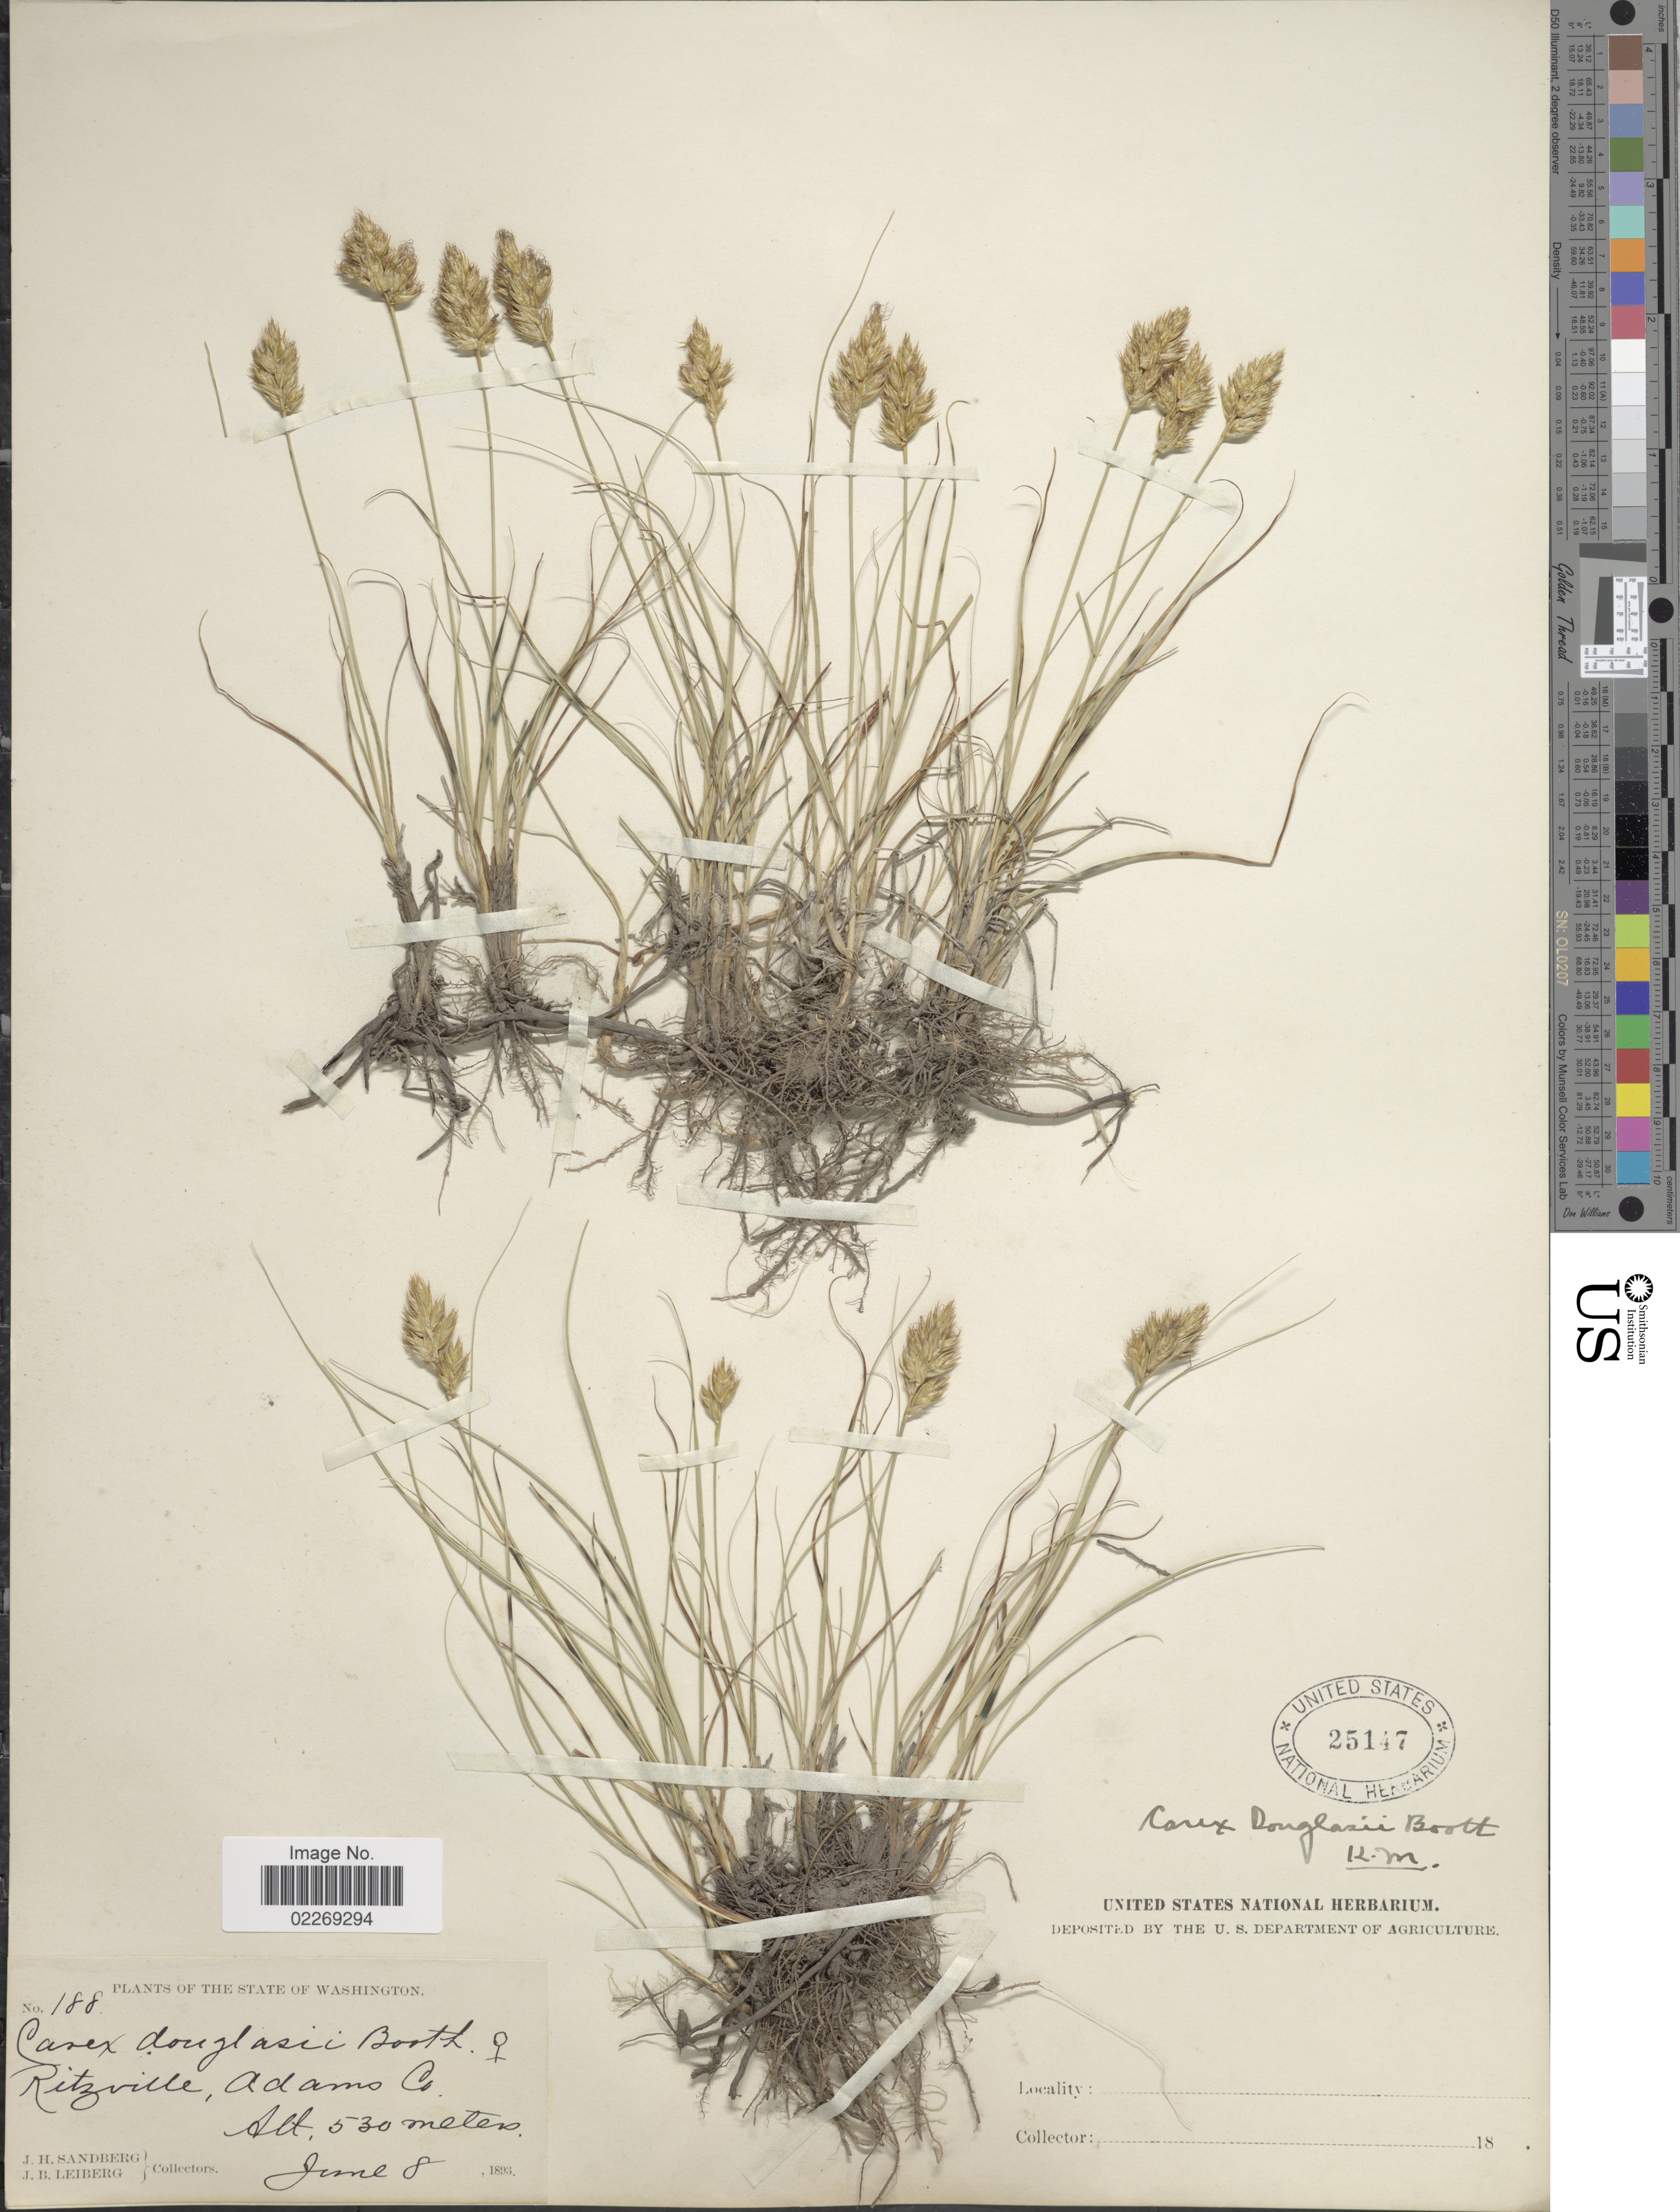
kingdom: Plantae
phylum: Tracheophyta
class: Liliopsida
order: Poales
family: Cyperaceae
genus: Carex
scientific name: Carex douglasii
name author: Boott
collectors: J. H. Sandberg & J. B. Leiberg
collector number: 188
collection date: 1893-06-08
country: United States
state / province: Washington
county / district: Adams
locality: Ritzville, Adams Co.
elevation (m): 530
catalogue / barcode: US 25147